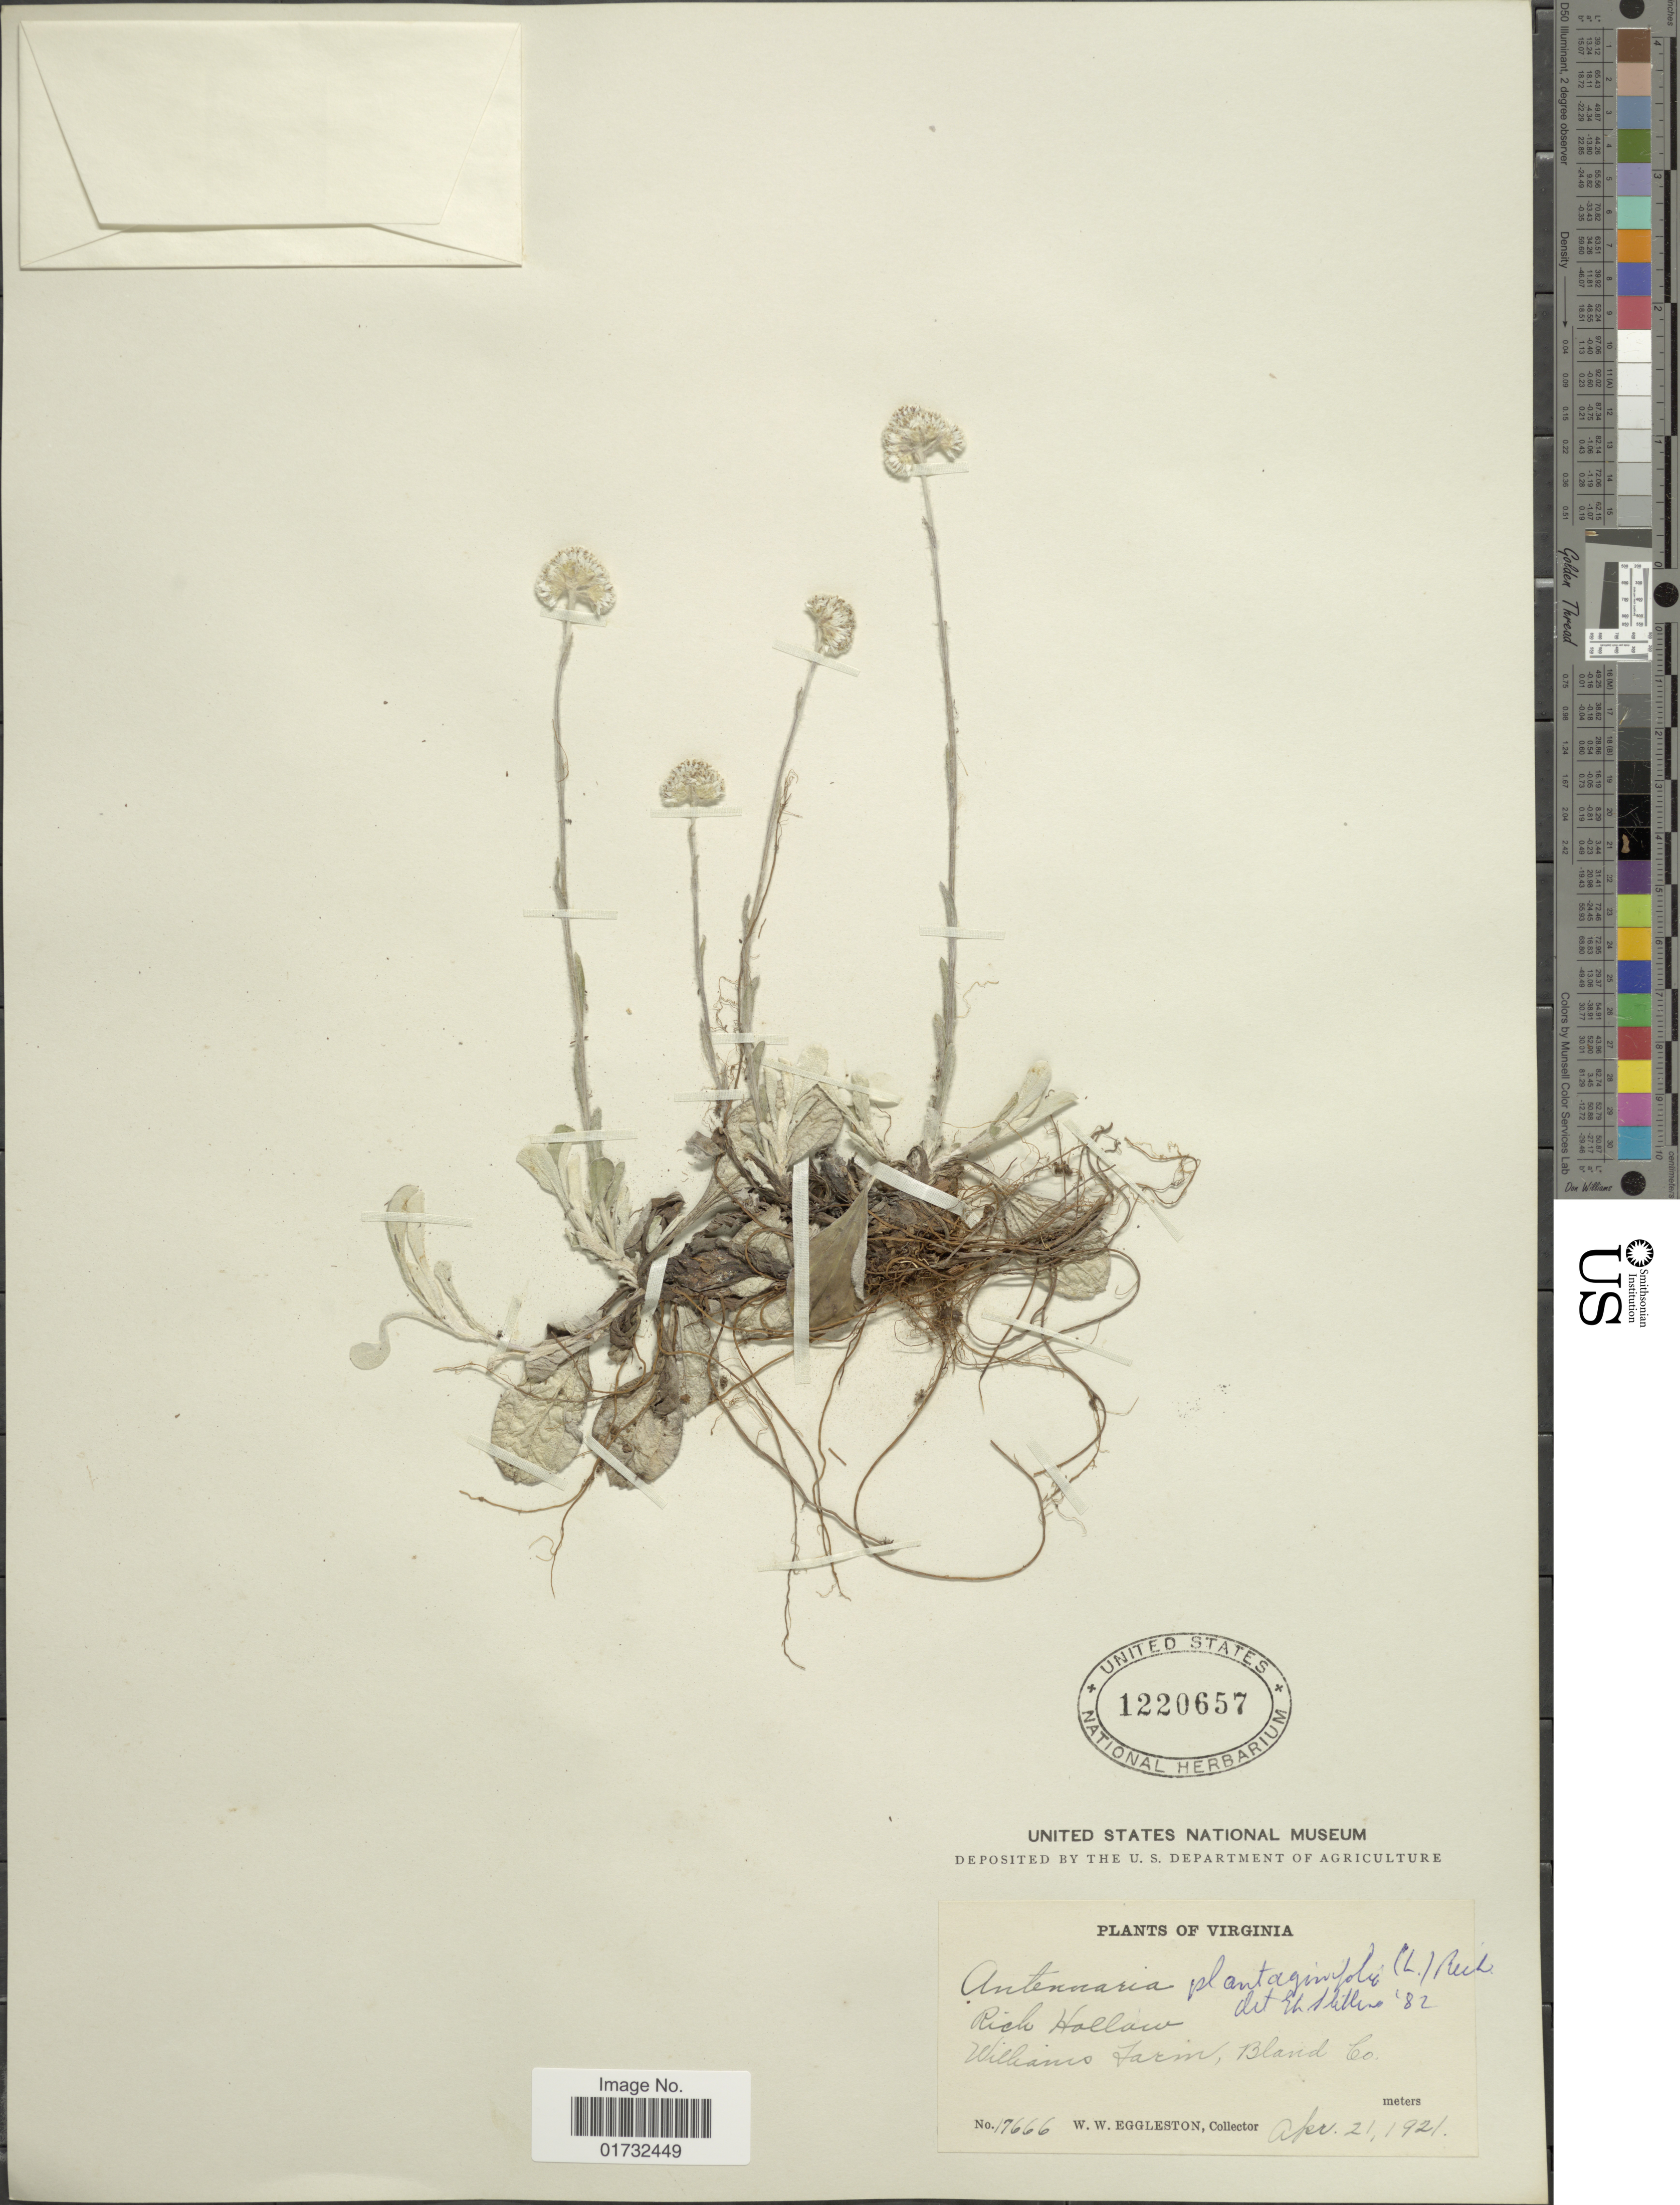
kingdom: Plantae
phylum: Tracheophyta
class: Magnoliopsida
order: Asterales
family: Asteraceae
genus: Antennaria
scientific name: Antennaria plantaginifolia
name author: (L.) Richardson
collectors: W. W. Eggleston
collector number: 17666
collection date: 1921-04-21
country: United States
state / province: Virginia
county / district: Bland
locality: Rich Hollow. Williams Farm, Blanc Co.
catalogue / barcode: US 1220657